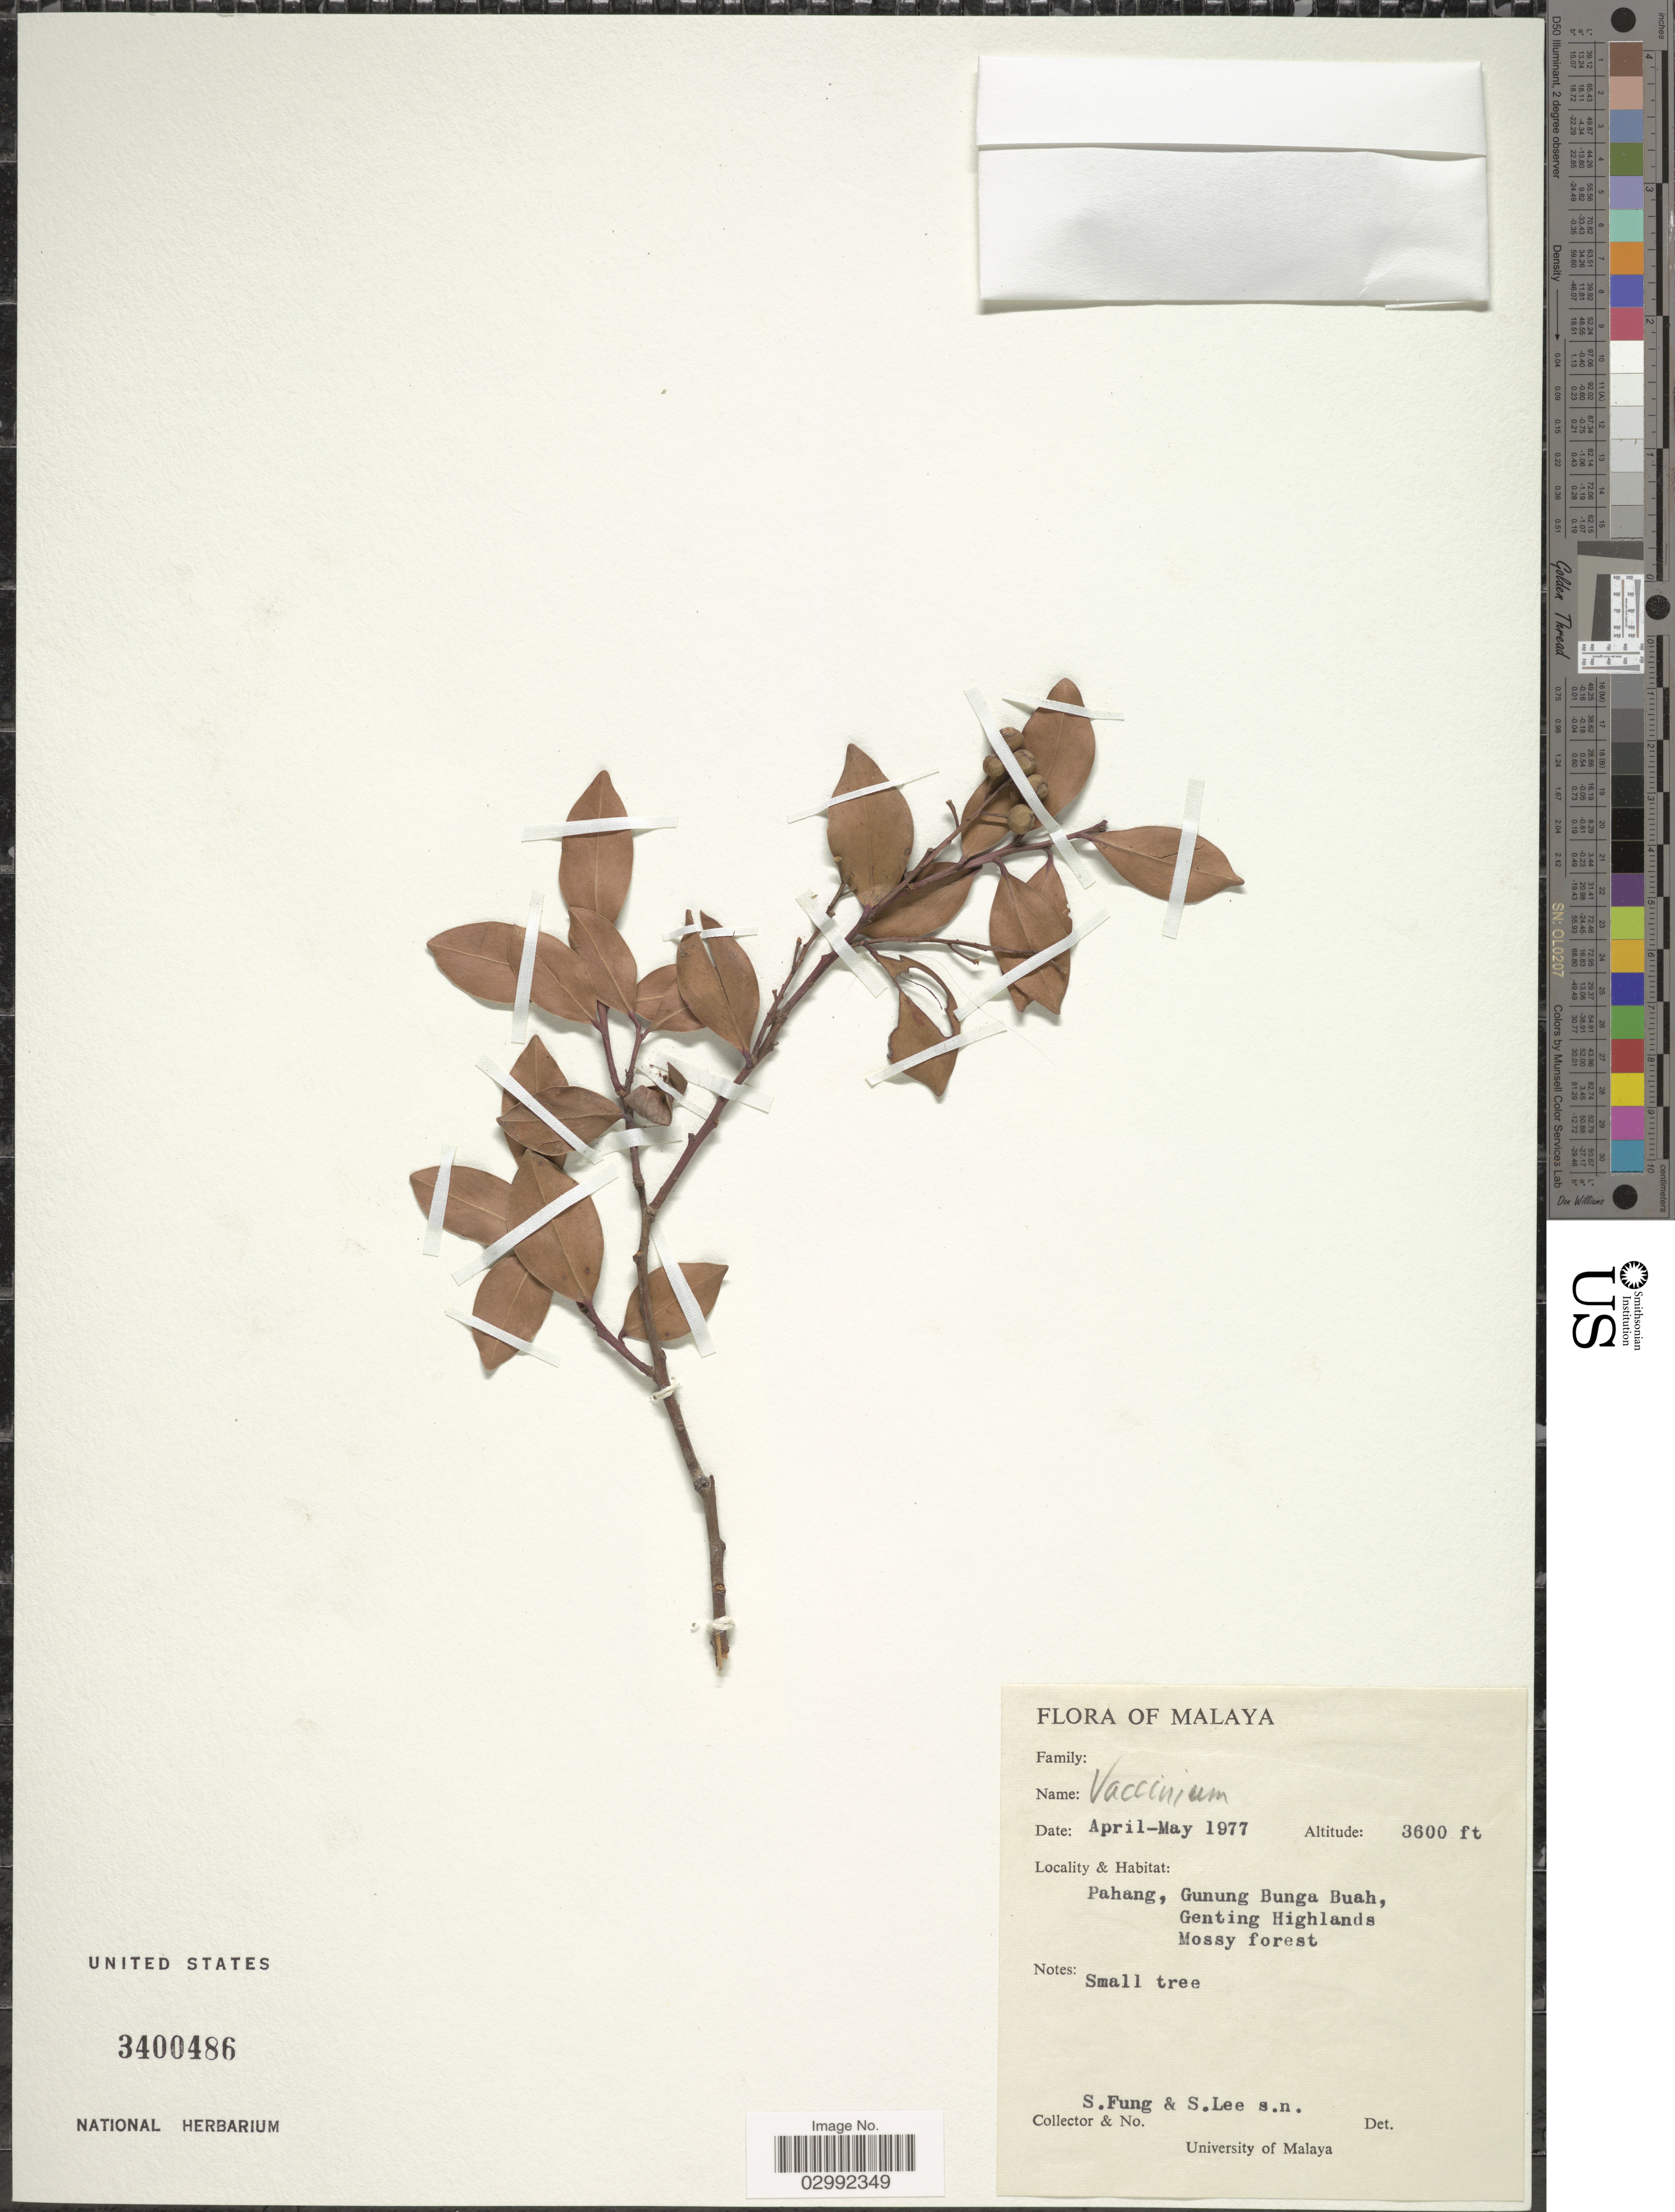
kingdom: Plantae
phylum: Tracheophyta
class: Magnoliopsida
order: Ericales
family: Ericaceae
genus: Vaccinium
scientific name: Vaccinium sp.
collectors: S. Fung & S. Lee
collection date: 1977-04/1977-05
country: Malaysia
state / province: Pahang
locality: Gunung Bunga Buah, Genting Highlands. Malaya.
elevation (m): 1097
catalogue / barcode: US 3400486